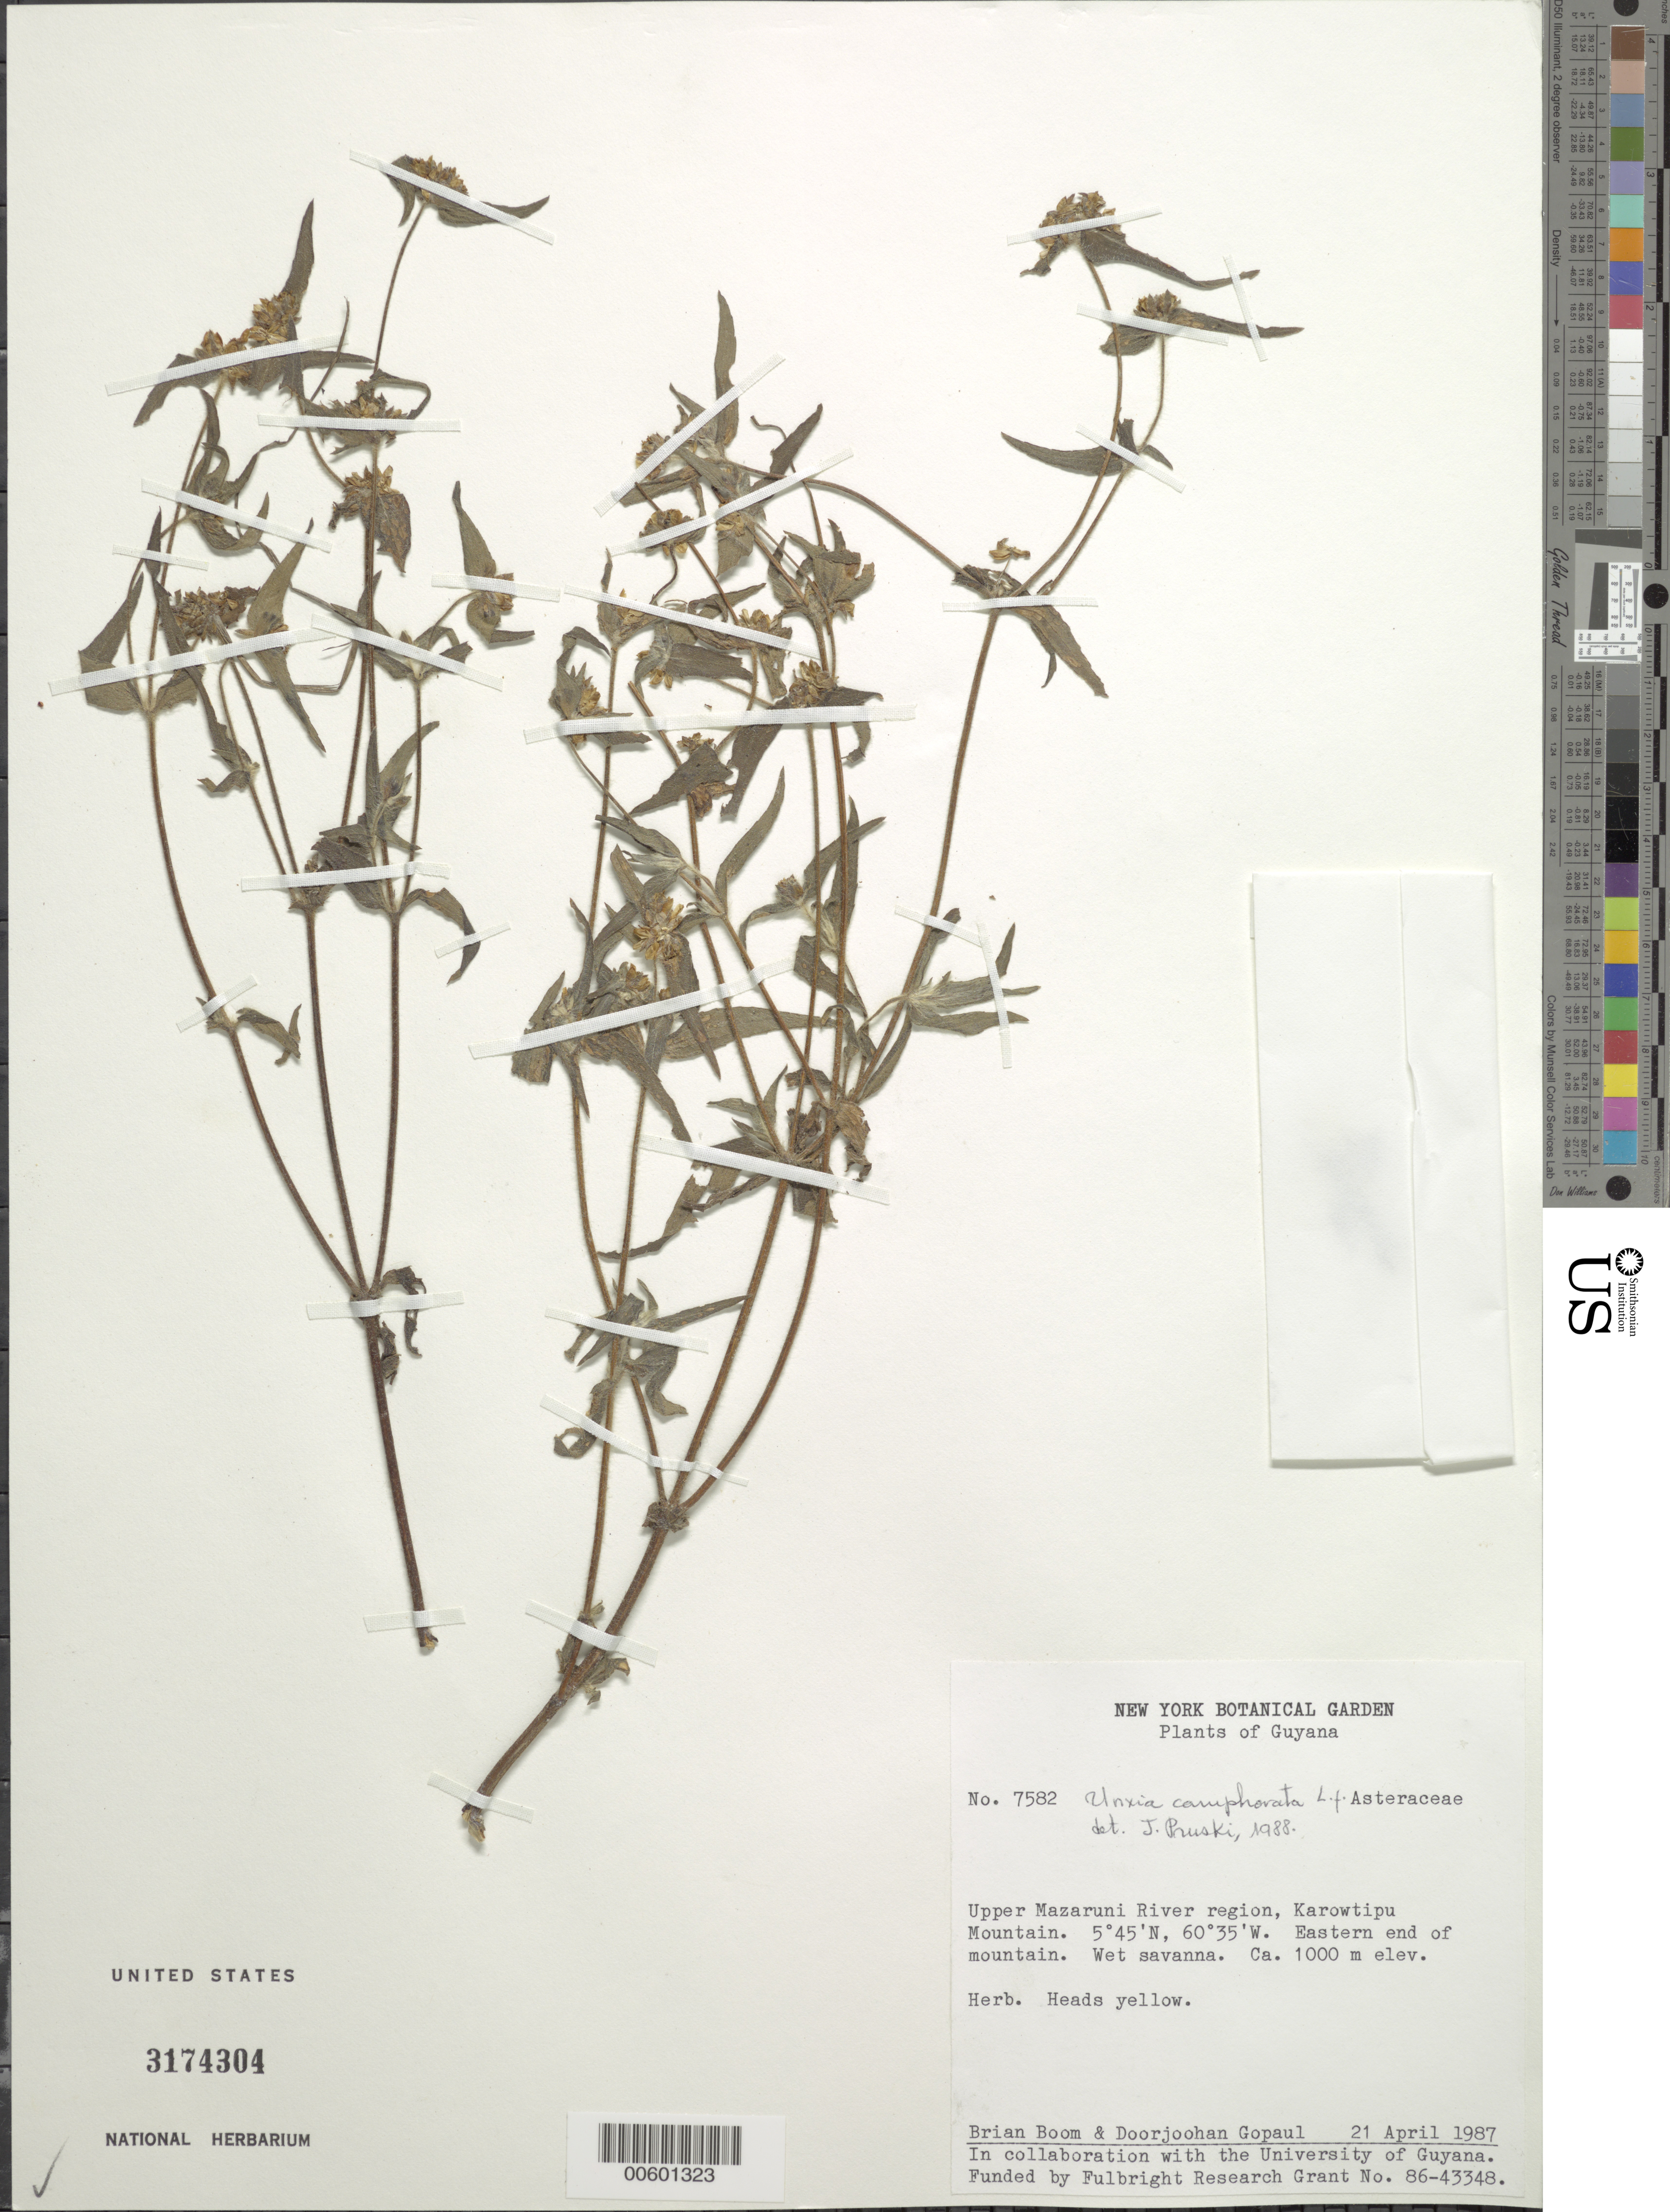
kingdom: Plantae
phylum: Tracheophyta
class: Magnoliopsida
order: Asterales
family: Asteraceae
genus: Unxia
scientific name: Unxia camphorata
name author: L. f.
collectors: B. M. Boom & D. Gopaul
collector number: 7582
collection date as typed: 21-Apr-87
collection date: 1987-04-21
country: Guyana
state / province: Cuyuni-Mazaruni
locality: Karowtipu Mt., upper Mazaruni R. region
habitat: Wet savanna, E end of Mt.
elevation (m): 1000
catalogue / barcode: US 3174304